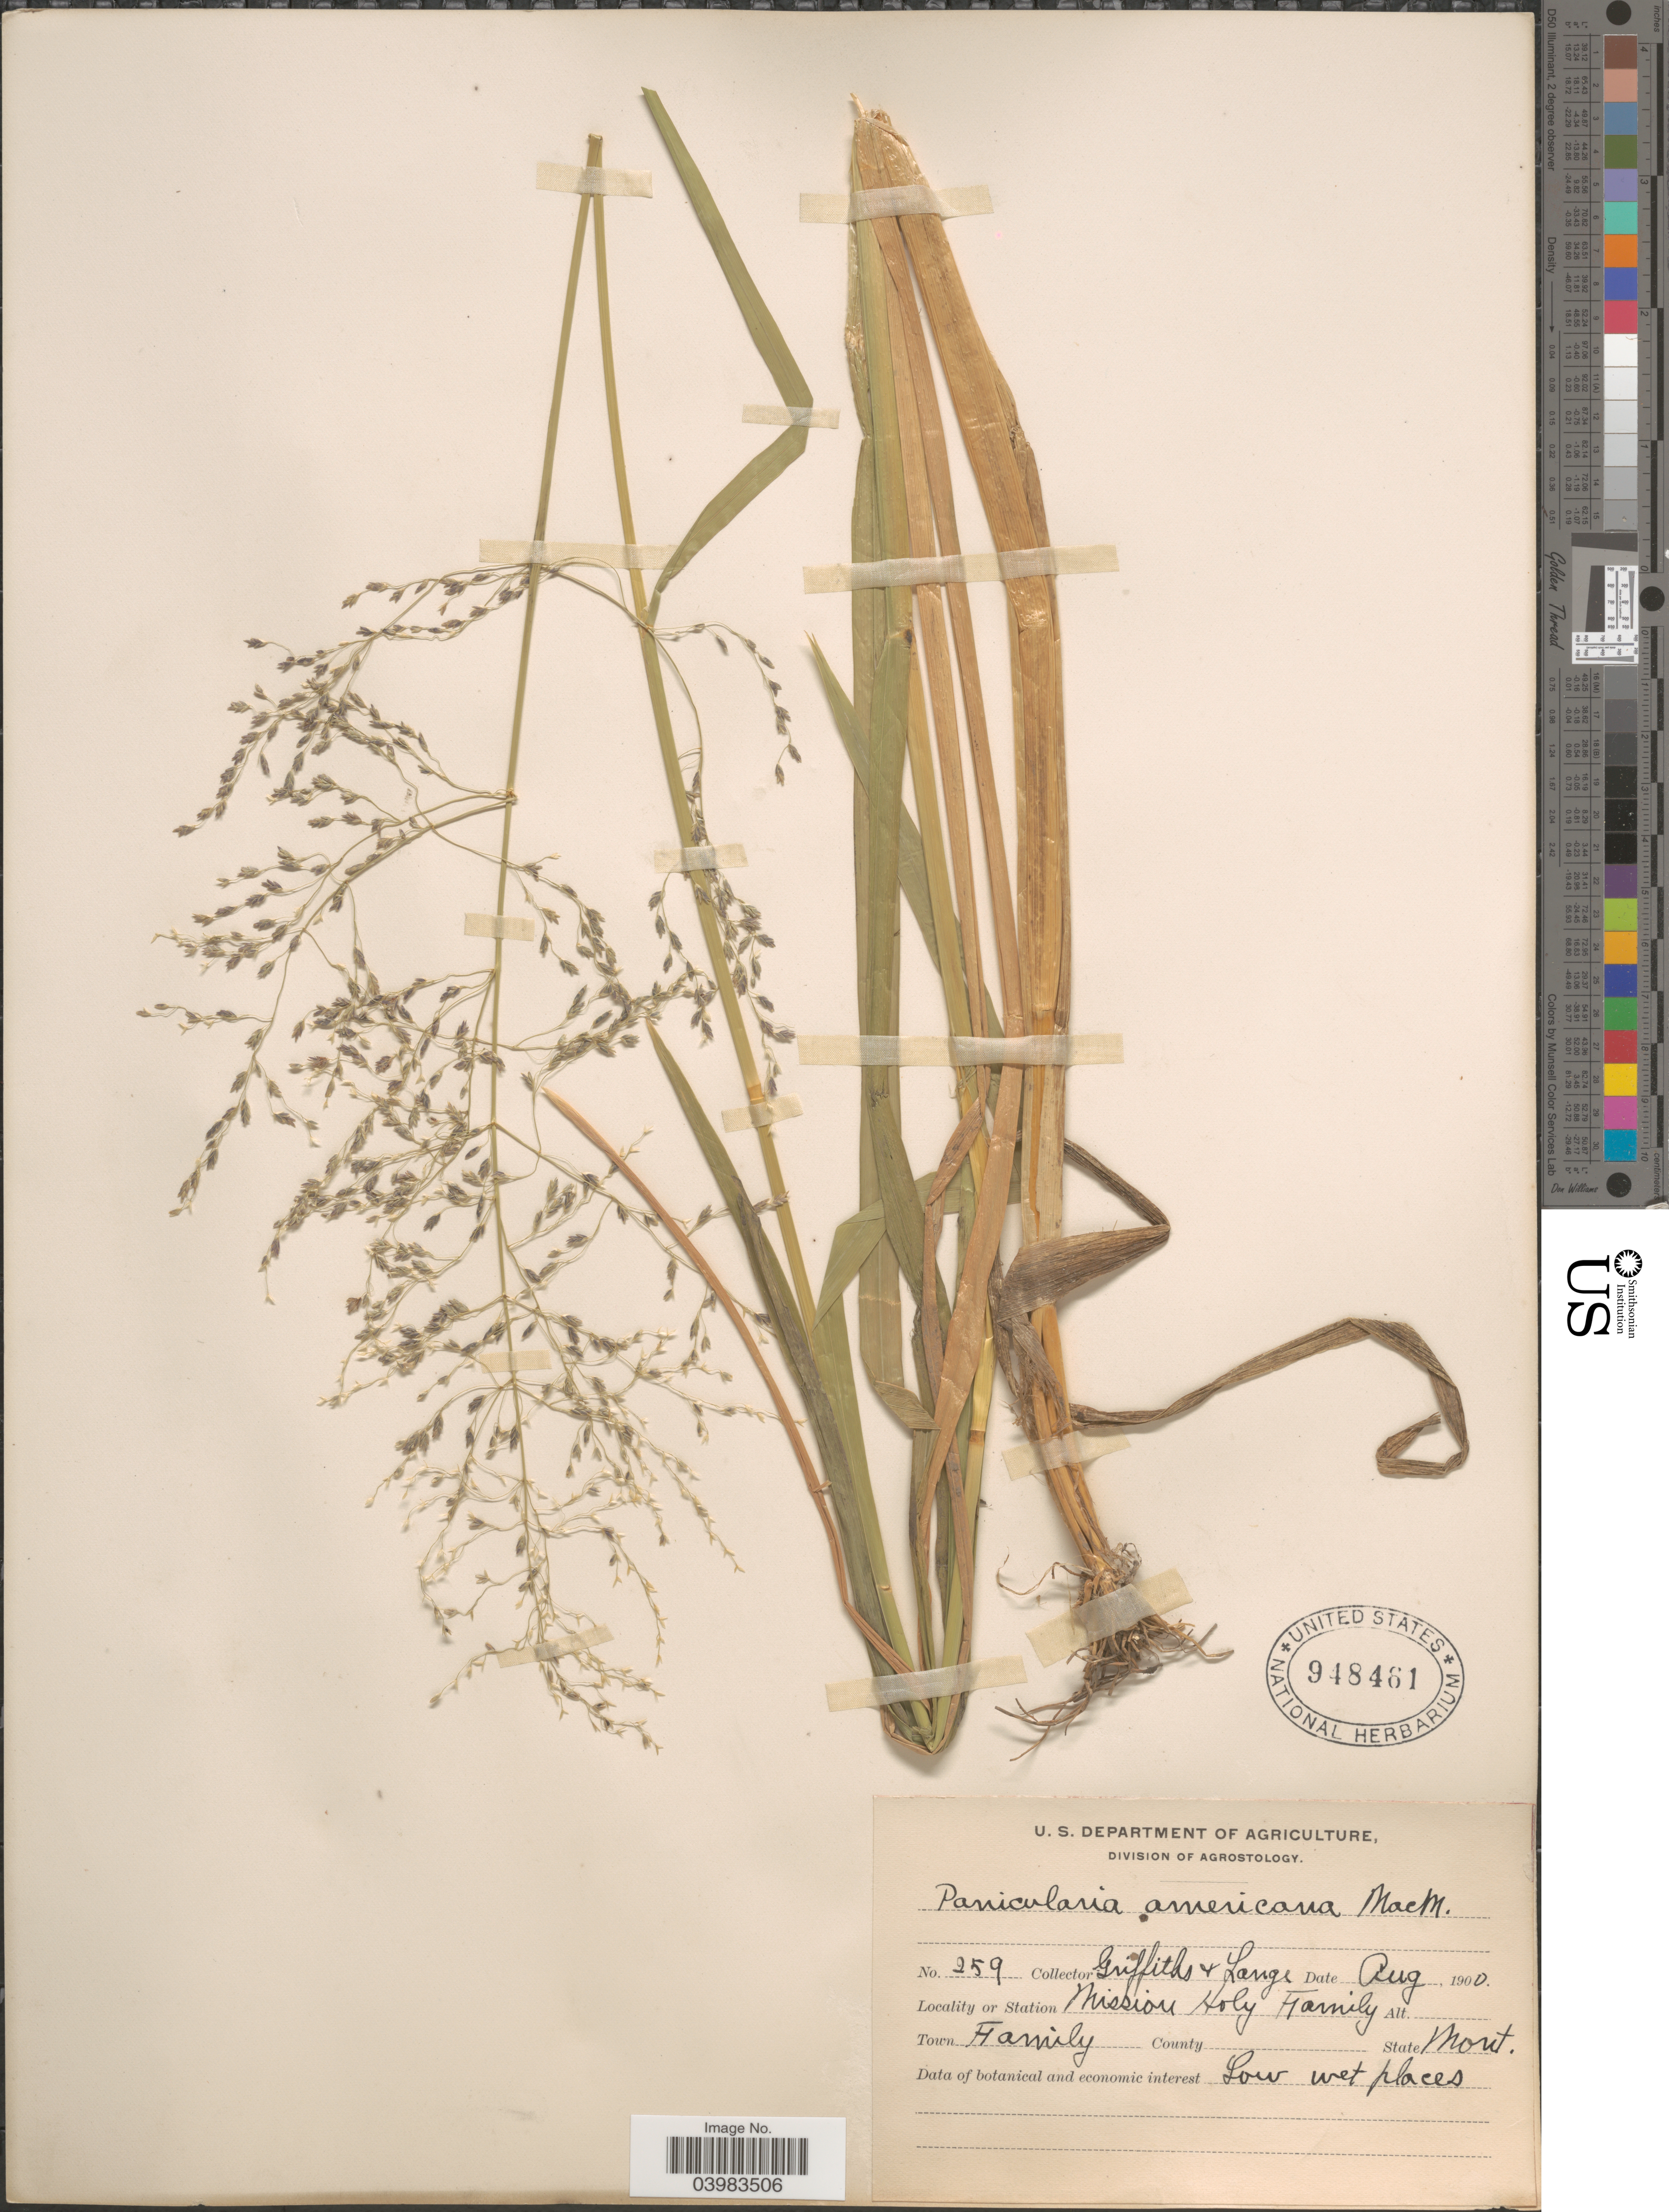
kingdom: Plantae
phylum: Tracheophyta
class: Liliopsida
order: Poales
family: Poaceae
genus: Glyceria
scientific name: Glyceria grandis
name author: S. Watson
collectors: -- Griffiths & -- Lange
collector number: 259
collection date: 1900-08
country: United States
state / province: Montana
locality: Station Mission Holy Family. Town Family.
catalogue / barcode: US 948461